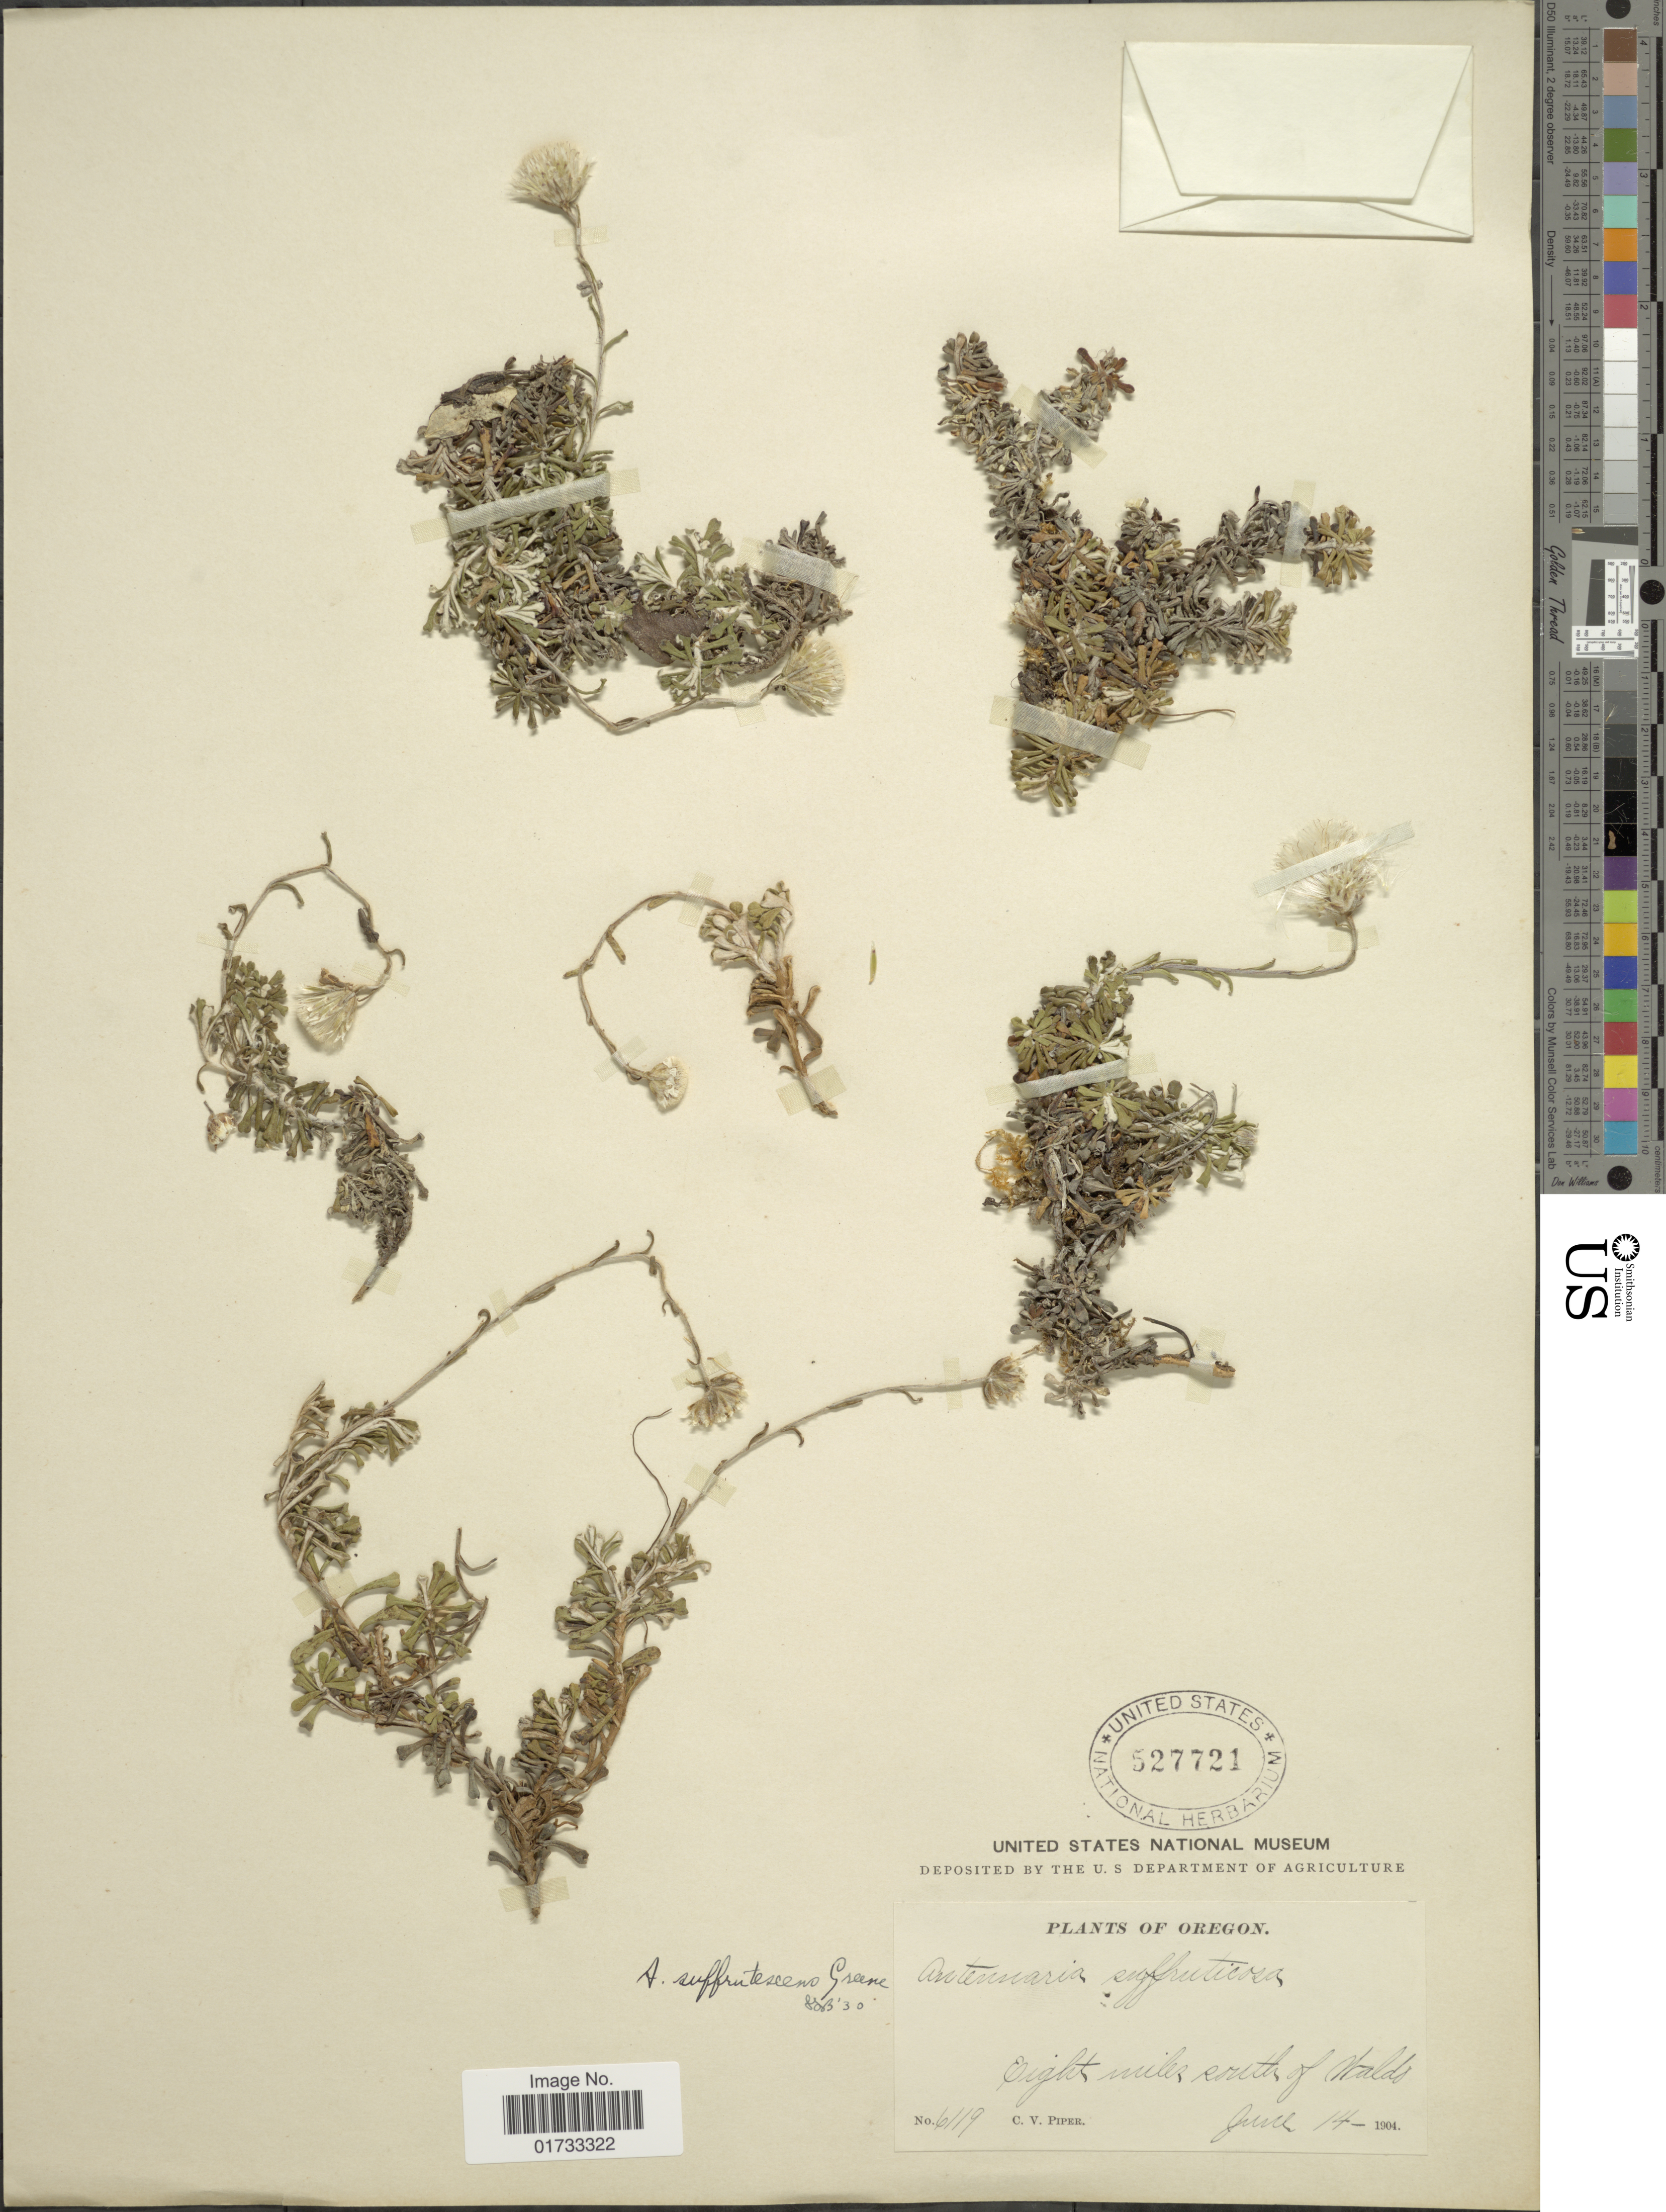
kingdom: Plantae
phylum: Tracheophyta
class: Magnoliopsida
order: Asterales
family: Asteraceae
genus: Antennaria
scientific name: Antennaria suffrutescens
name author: Greene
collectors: C. V. Piper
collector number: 6119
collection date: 1904-06-14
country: United States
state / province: Oregon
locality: Eight miles, south of Waldo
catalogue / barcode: US 527721